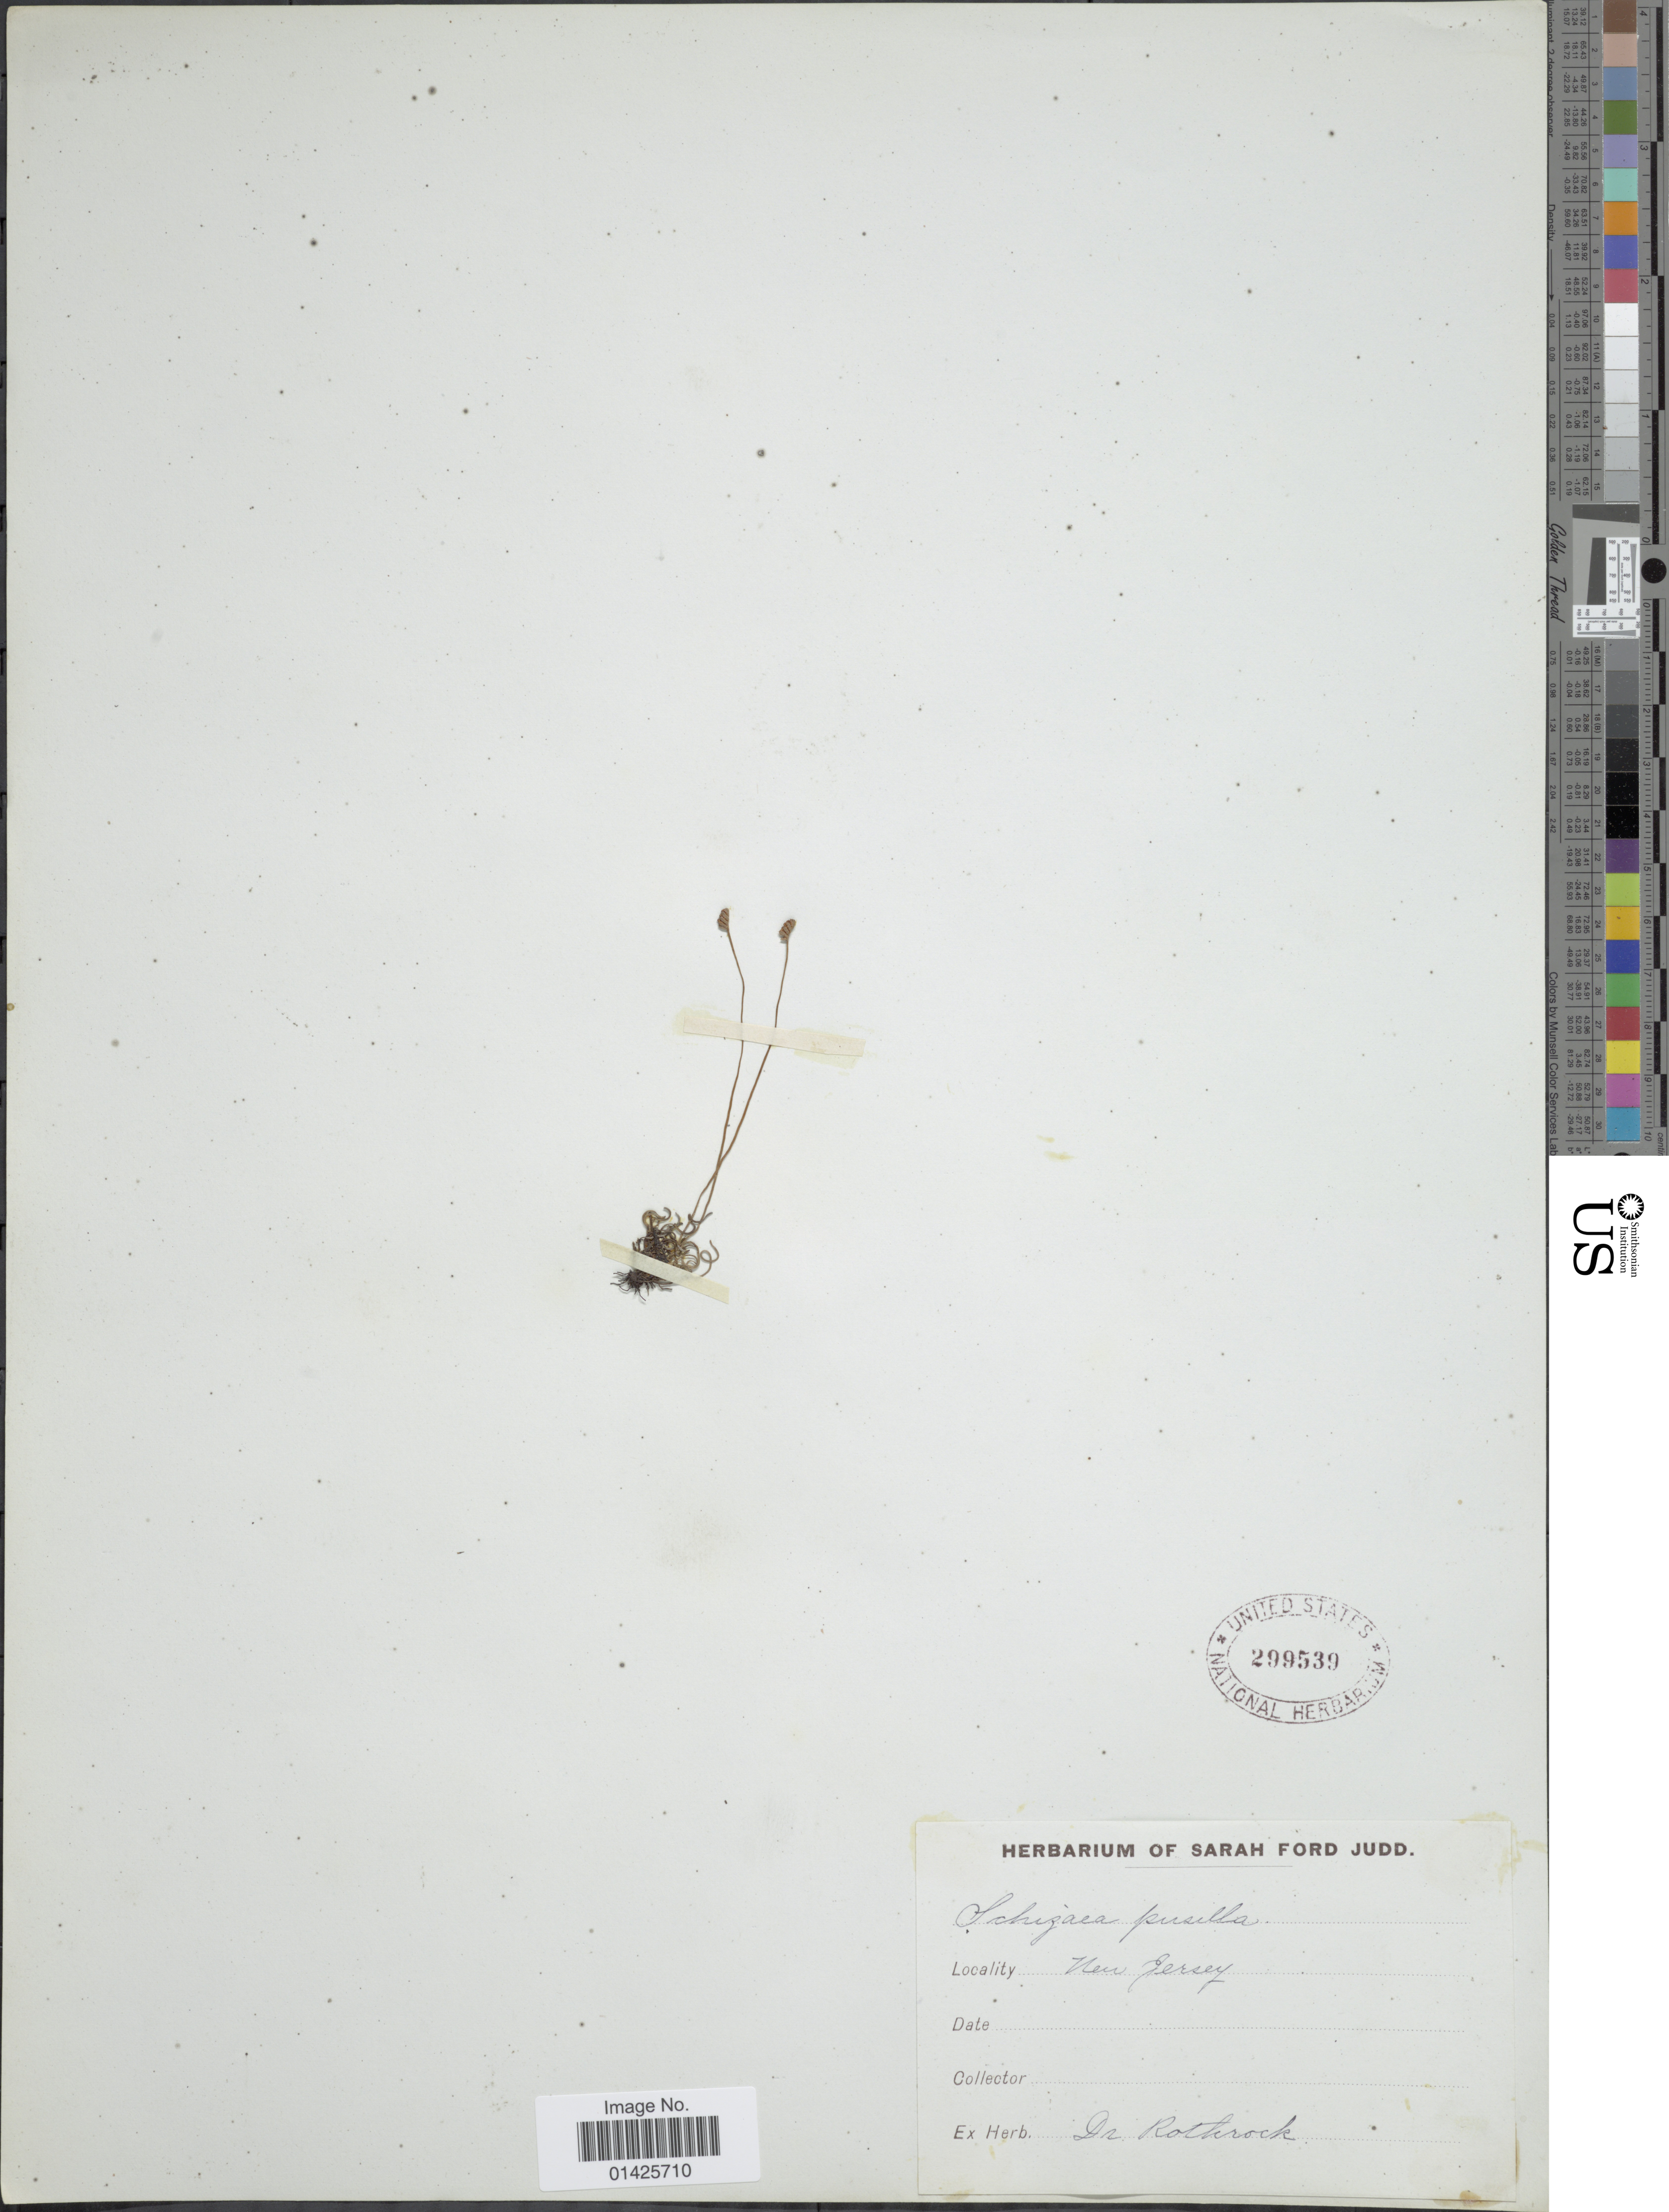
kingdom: Plantae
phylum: Tracheophyta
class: Polypodiopsida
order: Schizaeales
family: Schizaeaceae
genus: Schizaea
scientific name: Schizaea pusilla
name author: Pursh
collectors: ex herb. Dr. Rothrock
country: United States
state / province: New Jersey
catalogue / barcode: US 299539